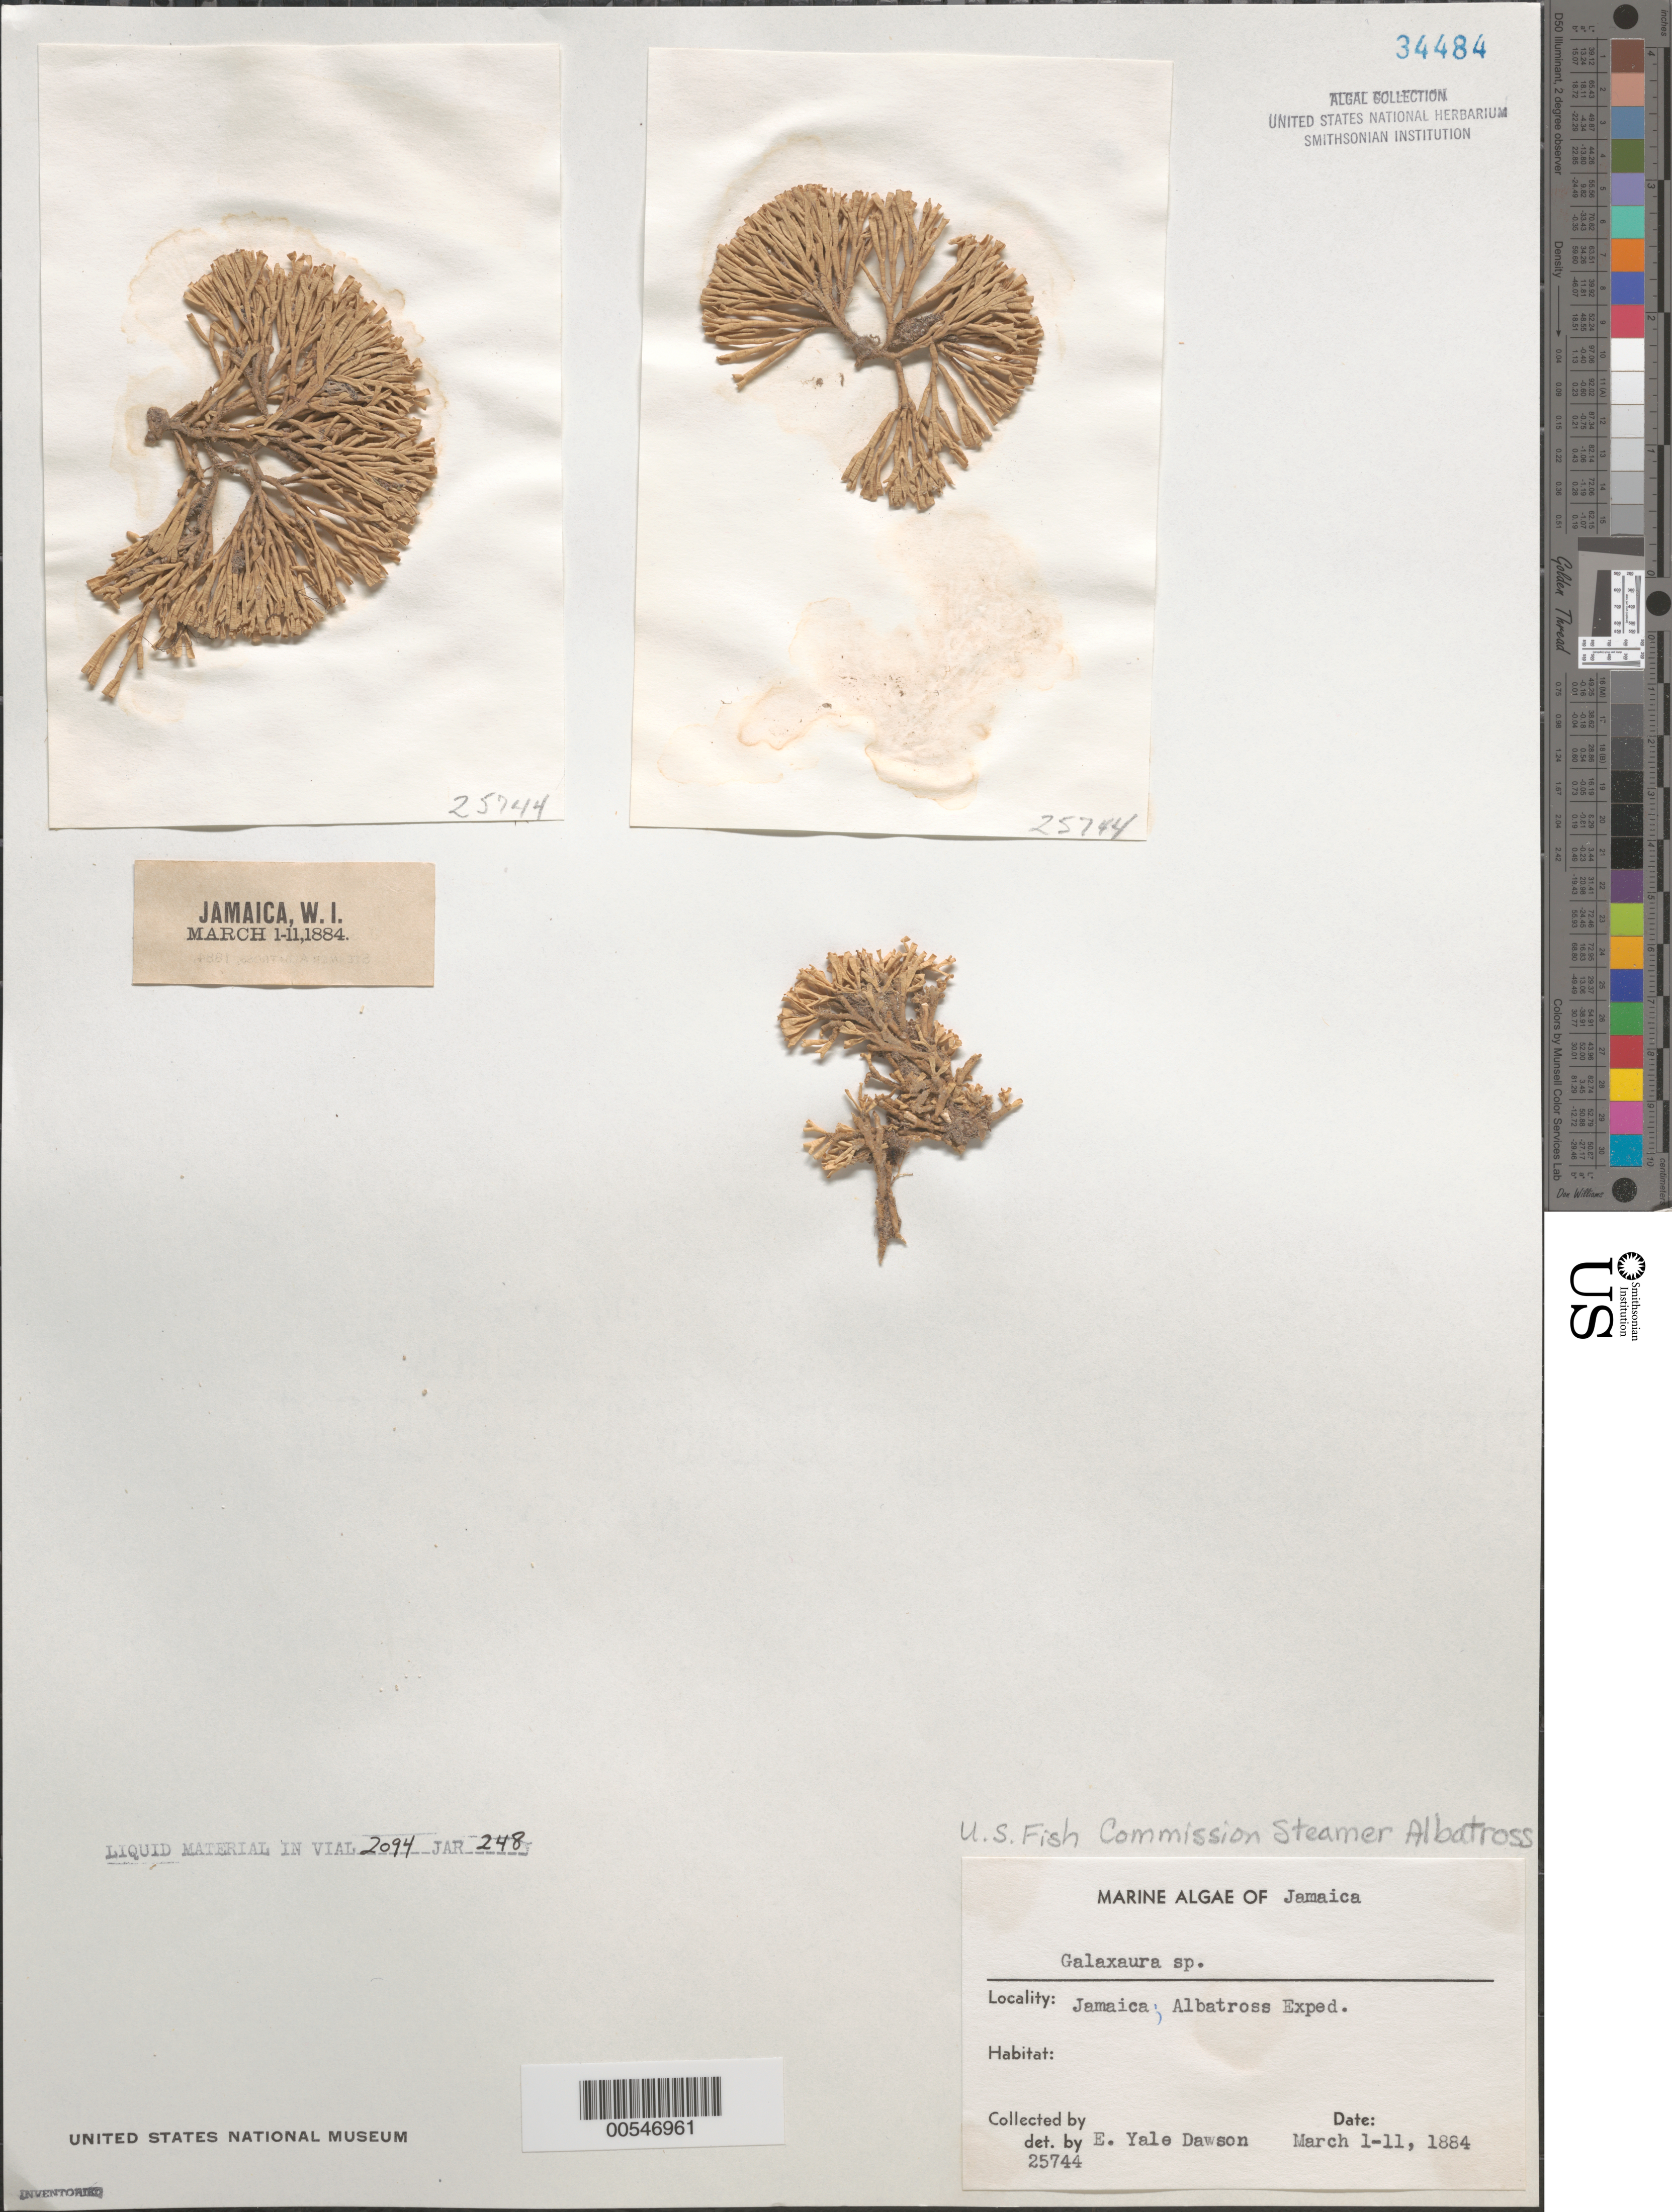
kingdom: Plantae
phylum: Rhodophyta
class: Florideophyceae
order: Nemaliales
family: Galaxauraceae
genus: Galaxaura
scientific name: Galaxaura sp.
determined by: Dawson, E. Y.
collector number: EYD 25744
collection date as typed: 01 Mar 1884 to 11 Mar 1884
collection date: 1884-03-01/1884-03-11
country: Jamaica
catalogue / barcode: US 34484